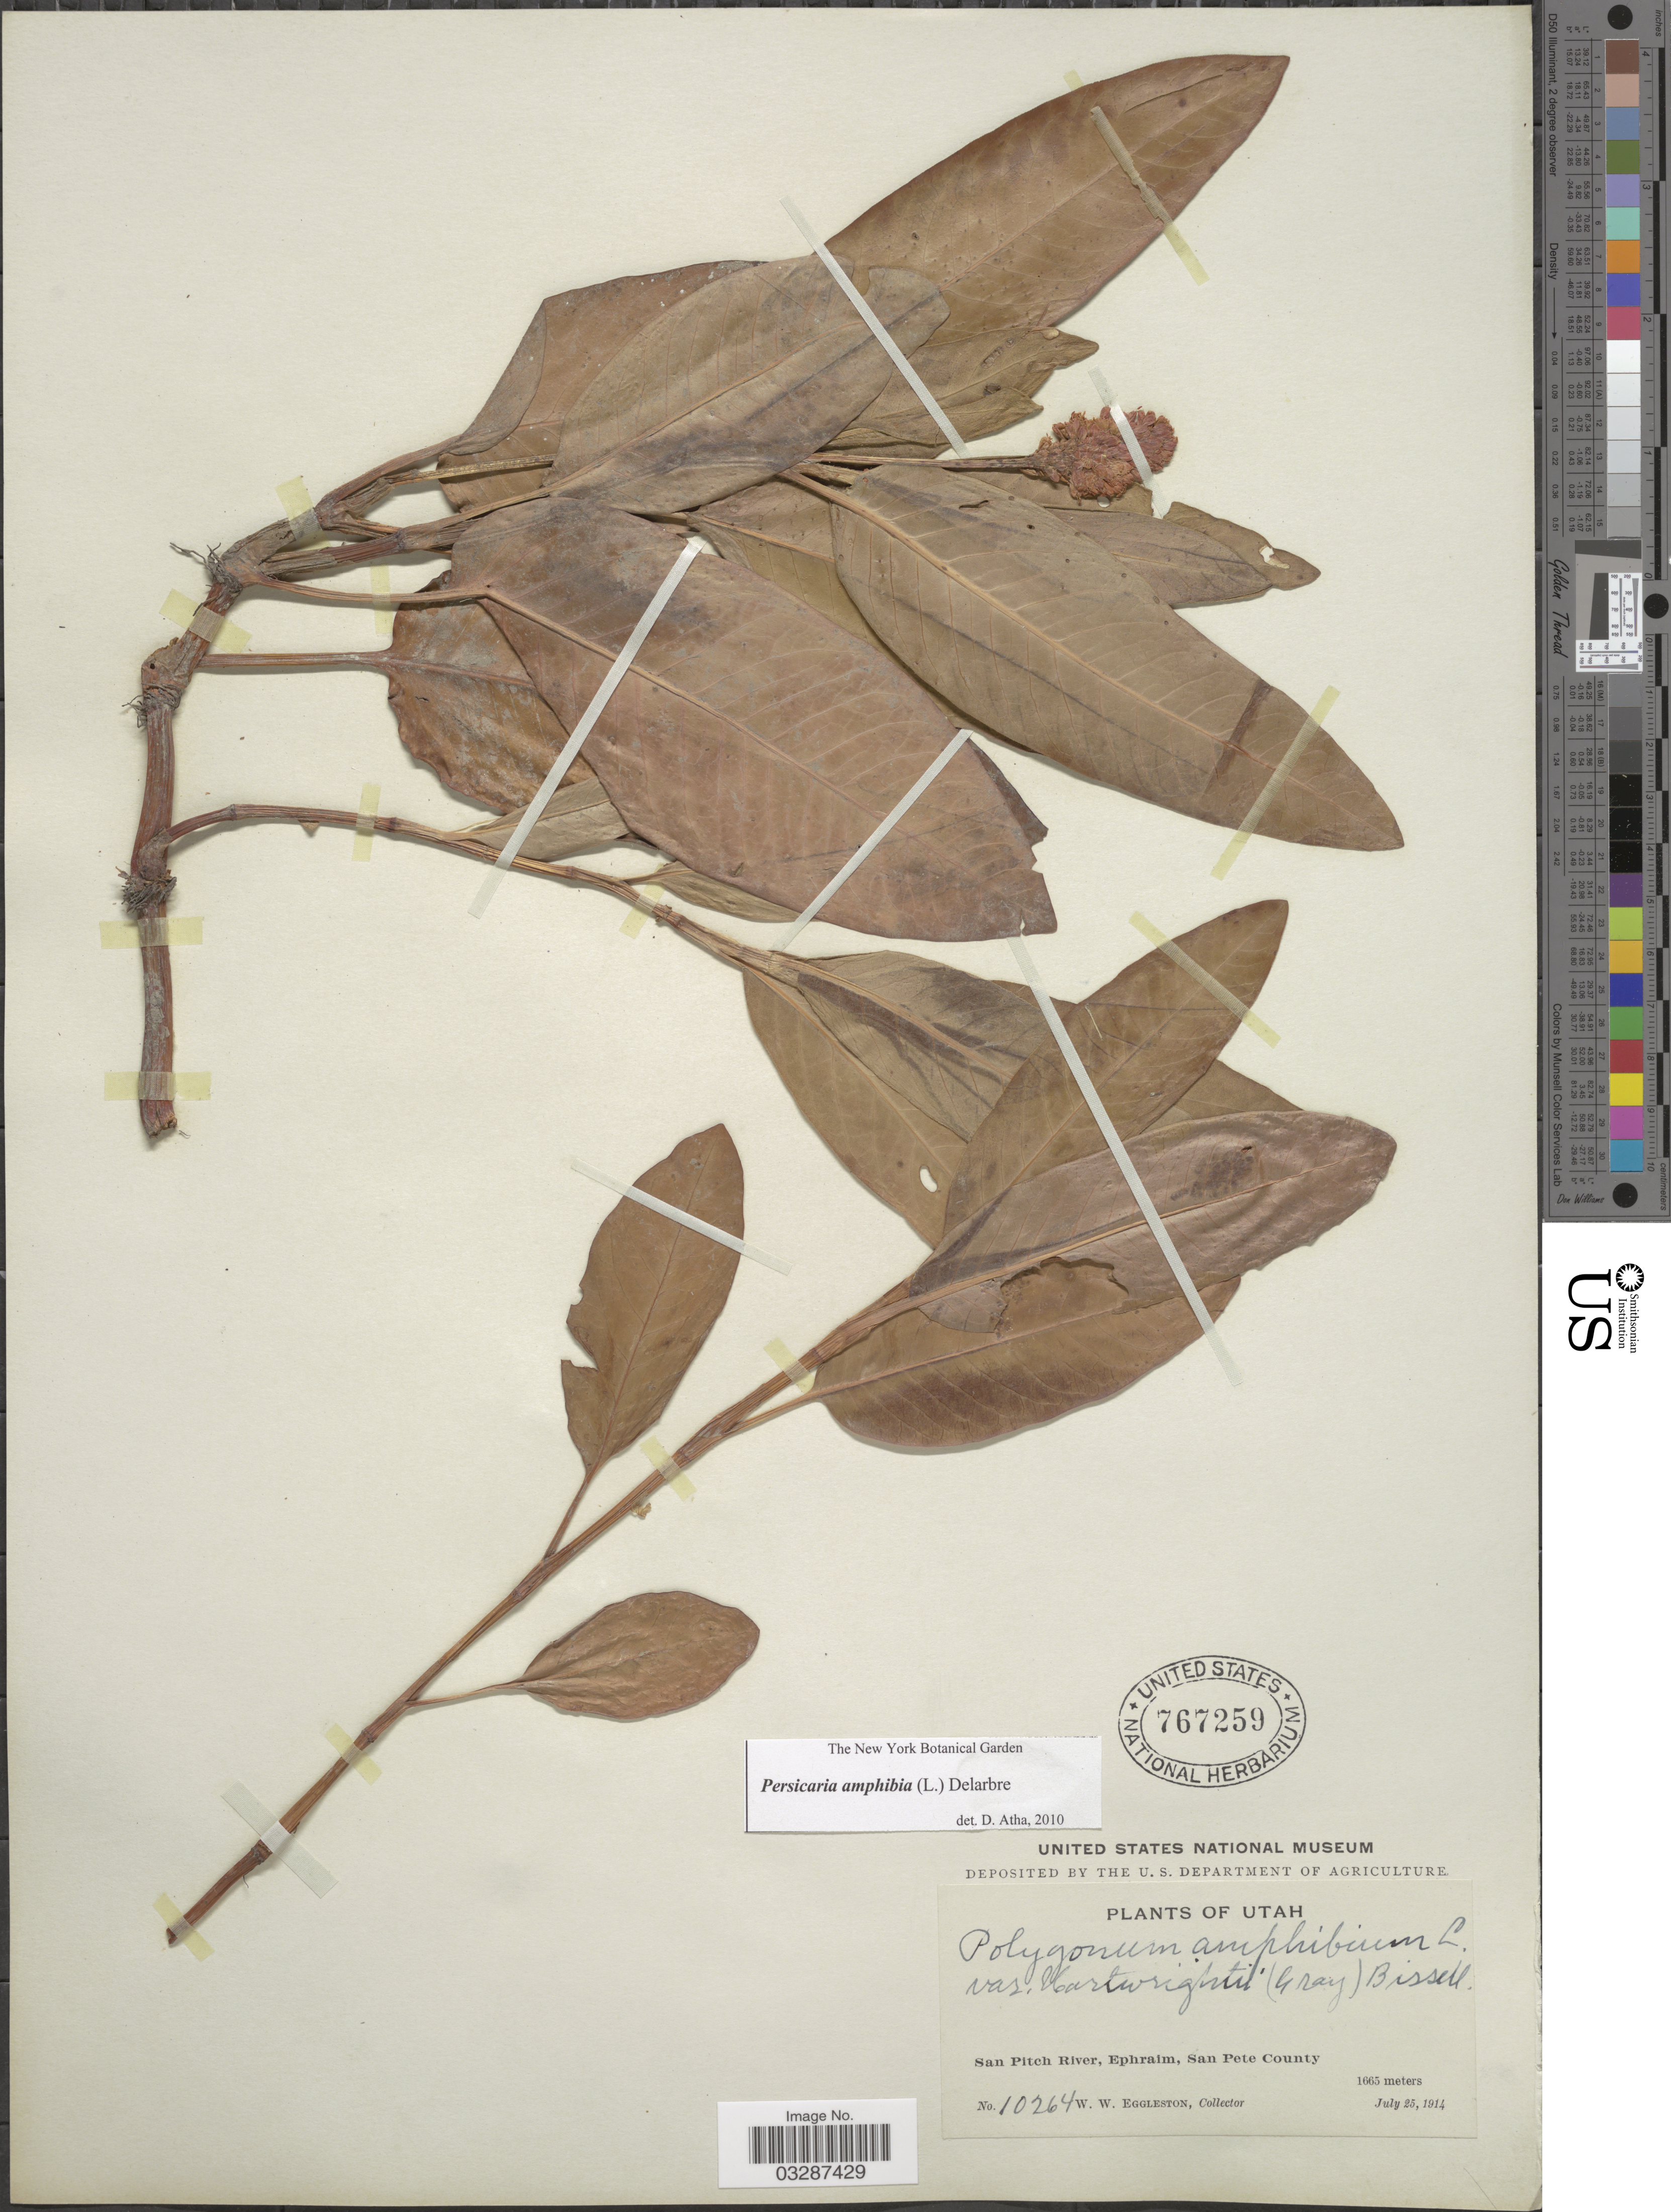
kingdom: Plantae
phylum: Tracheophyta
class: Magnoliopsida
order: Caryophyllales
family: Polygonaceae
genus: Persicaria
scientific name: Persicaria amphibia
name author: (L.) Delarbre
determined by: Atha, D. E.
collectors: W. W. Eggleston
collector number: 10264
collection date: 1914-07-25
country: United States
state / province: Utah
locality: San Pitch River, Ephraim, San Pete County.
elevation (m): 1665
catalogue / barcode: US 767259